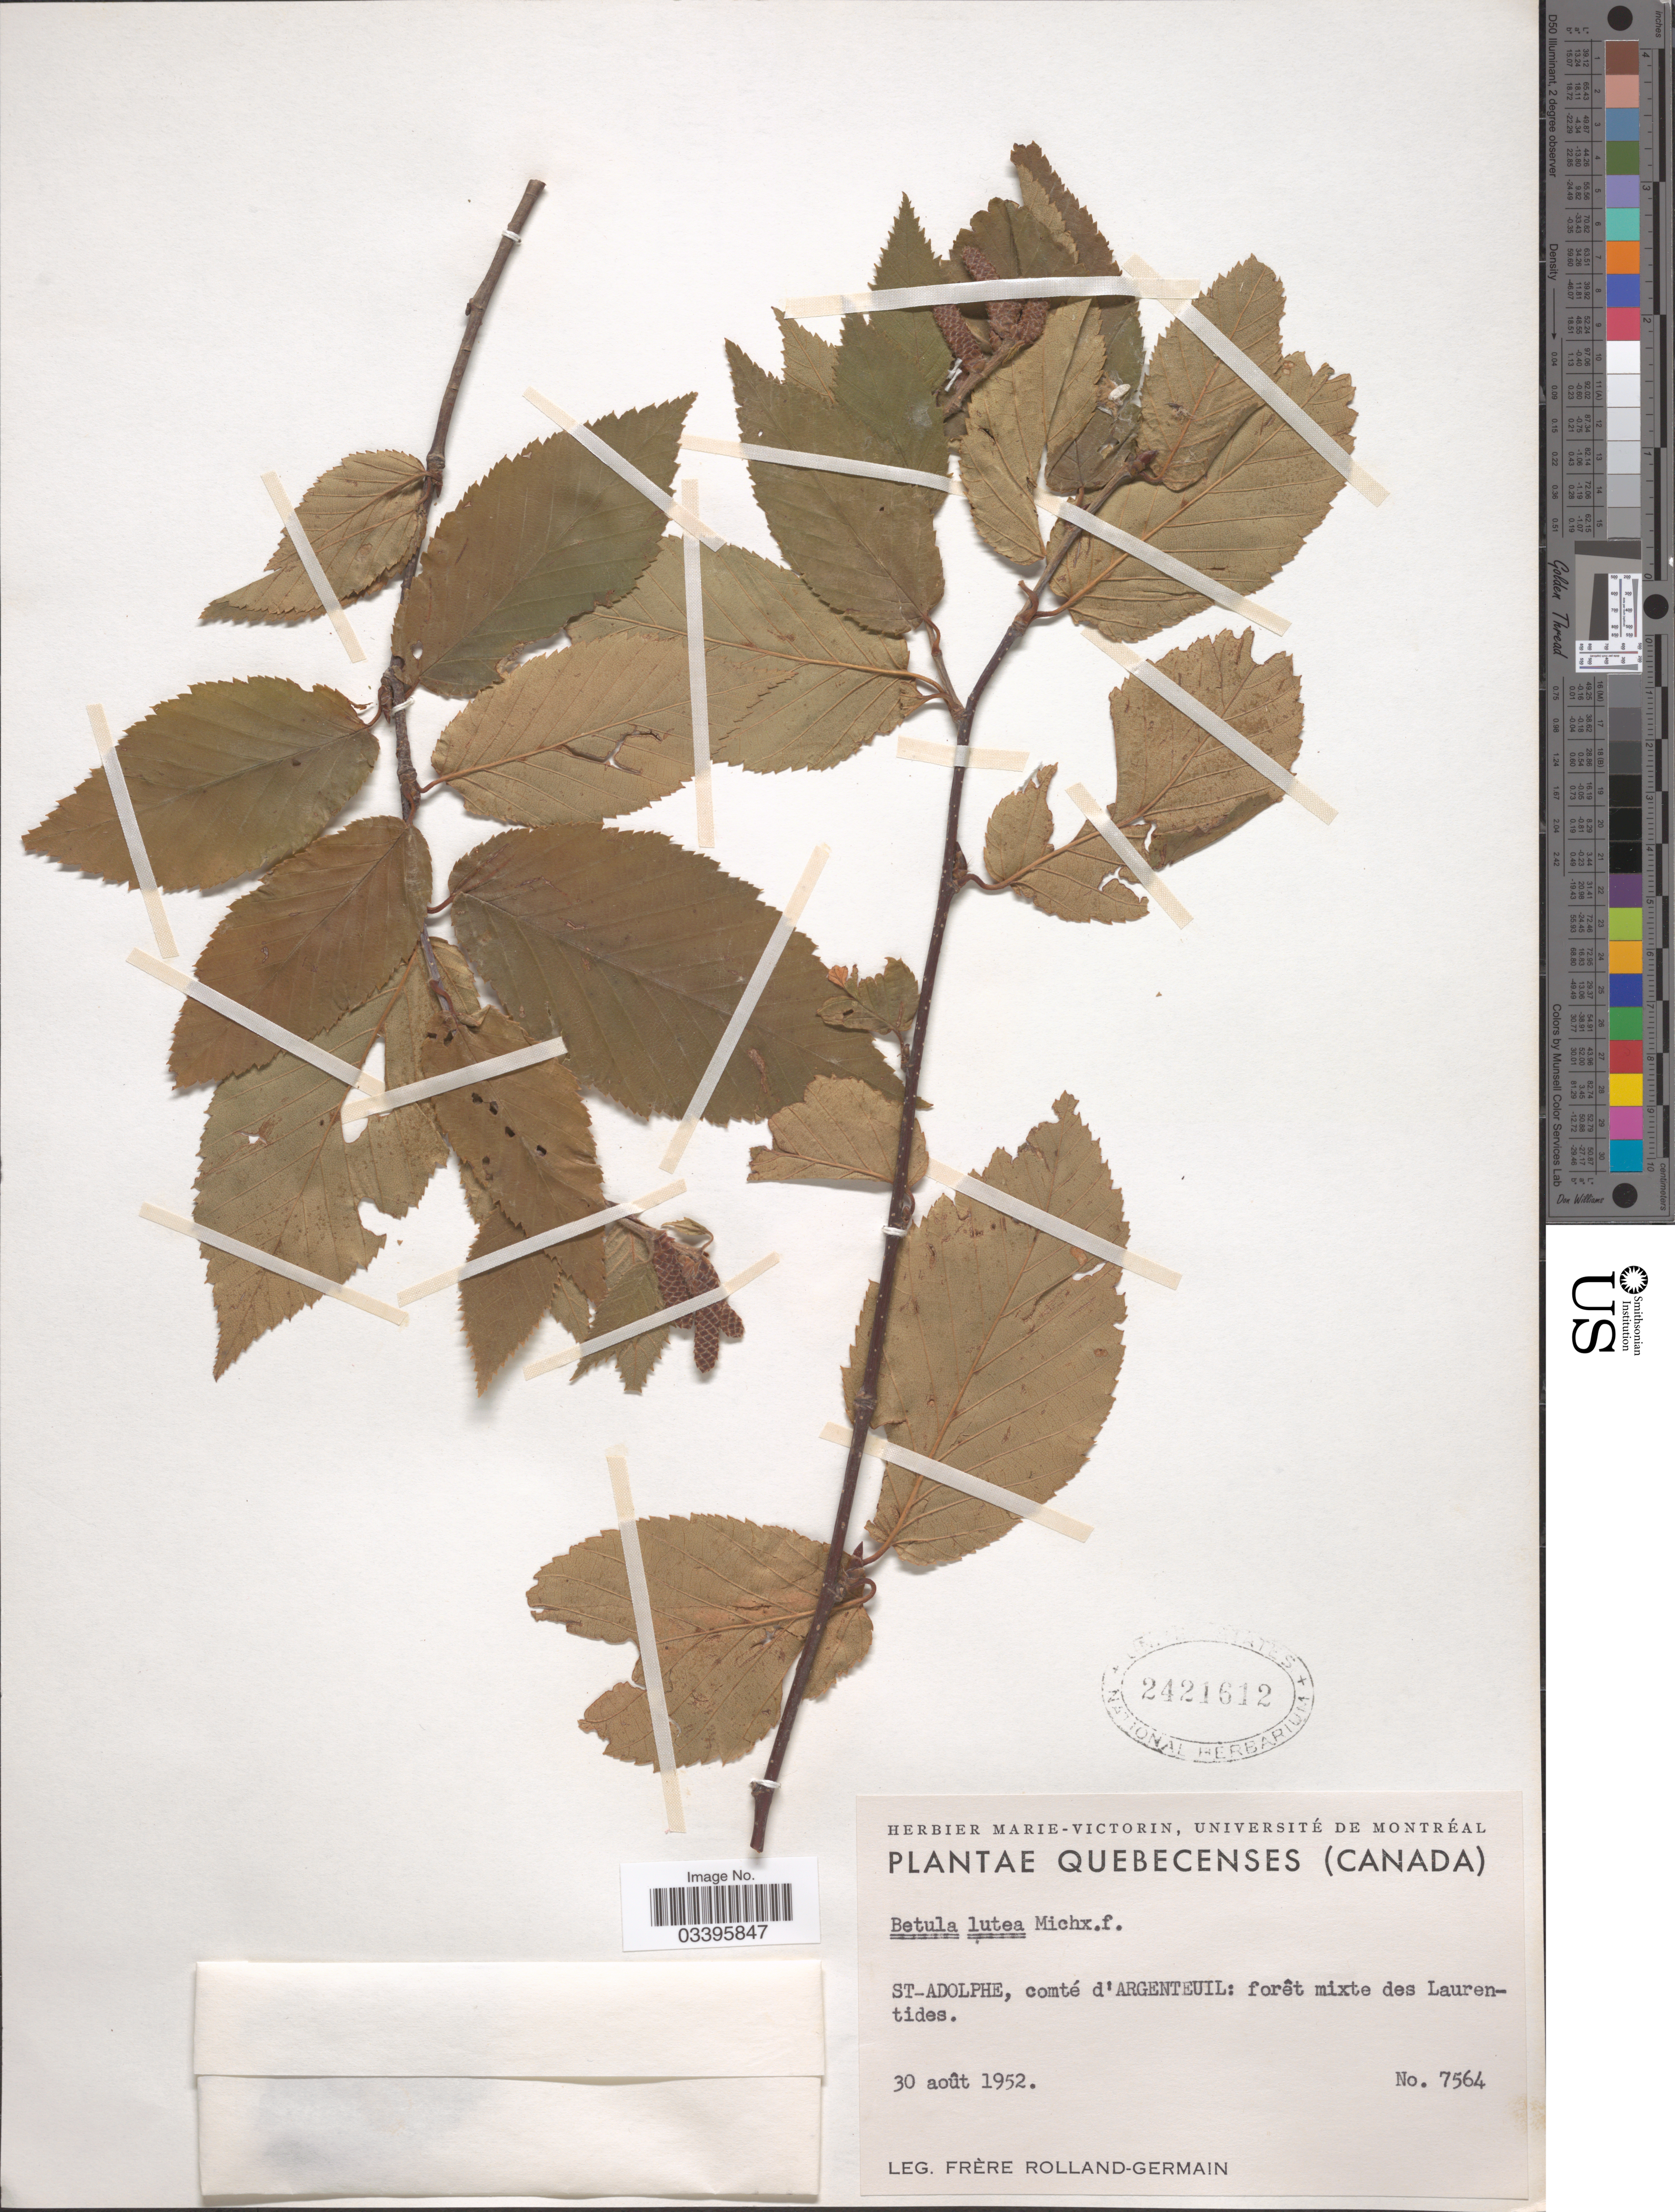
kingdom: Plantae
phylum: Tracheophyta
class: Magnoliopsida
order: Fagales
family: Betulaceae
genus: Betula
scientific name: Betula lutea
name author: F. Michx.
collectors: Rolland-Germain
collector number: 7564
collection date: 1952-08-30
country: Canada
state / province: Quebec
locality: St-Adolphe, comté d'Argenteuil: forêt mixte des Laurentides.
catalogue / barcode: US 2421612